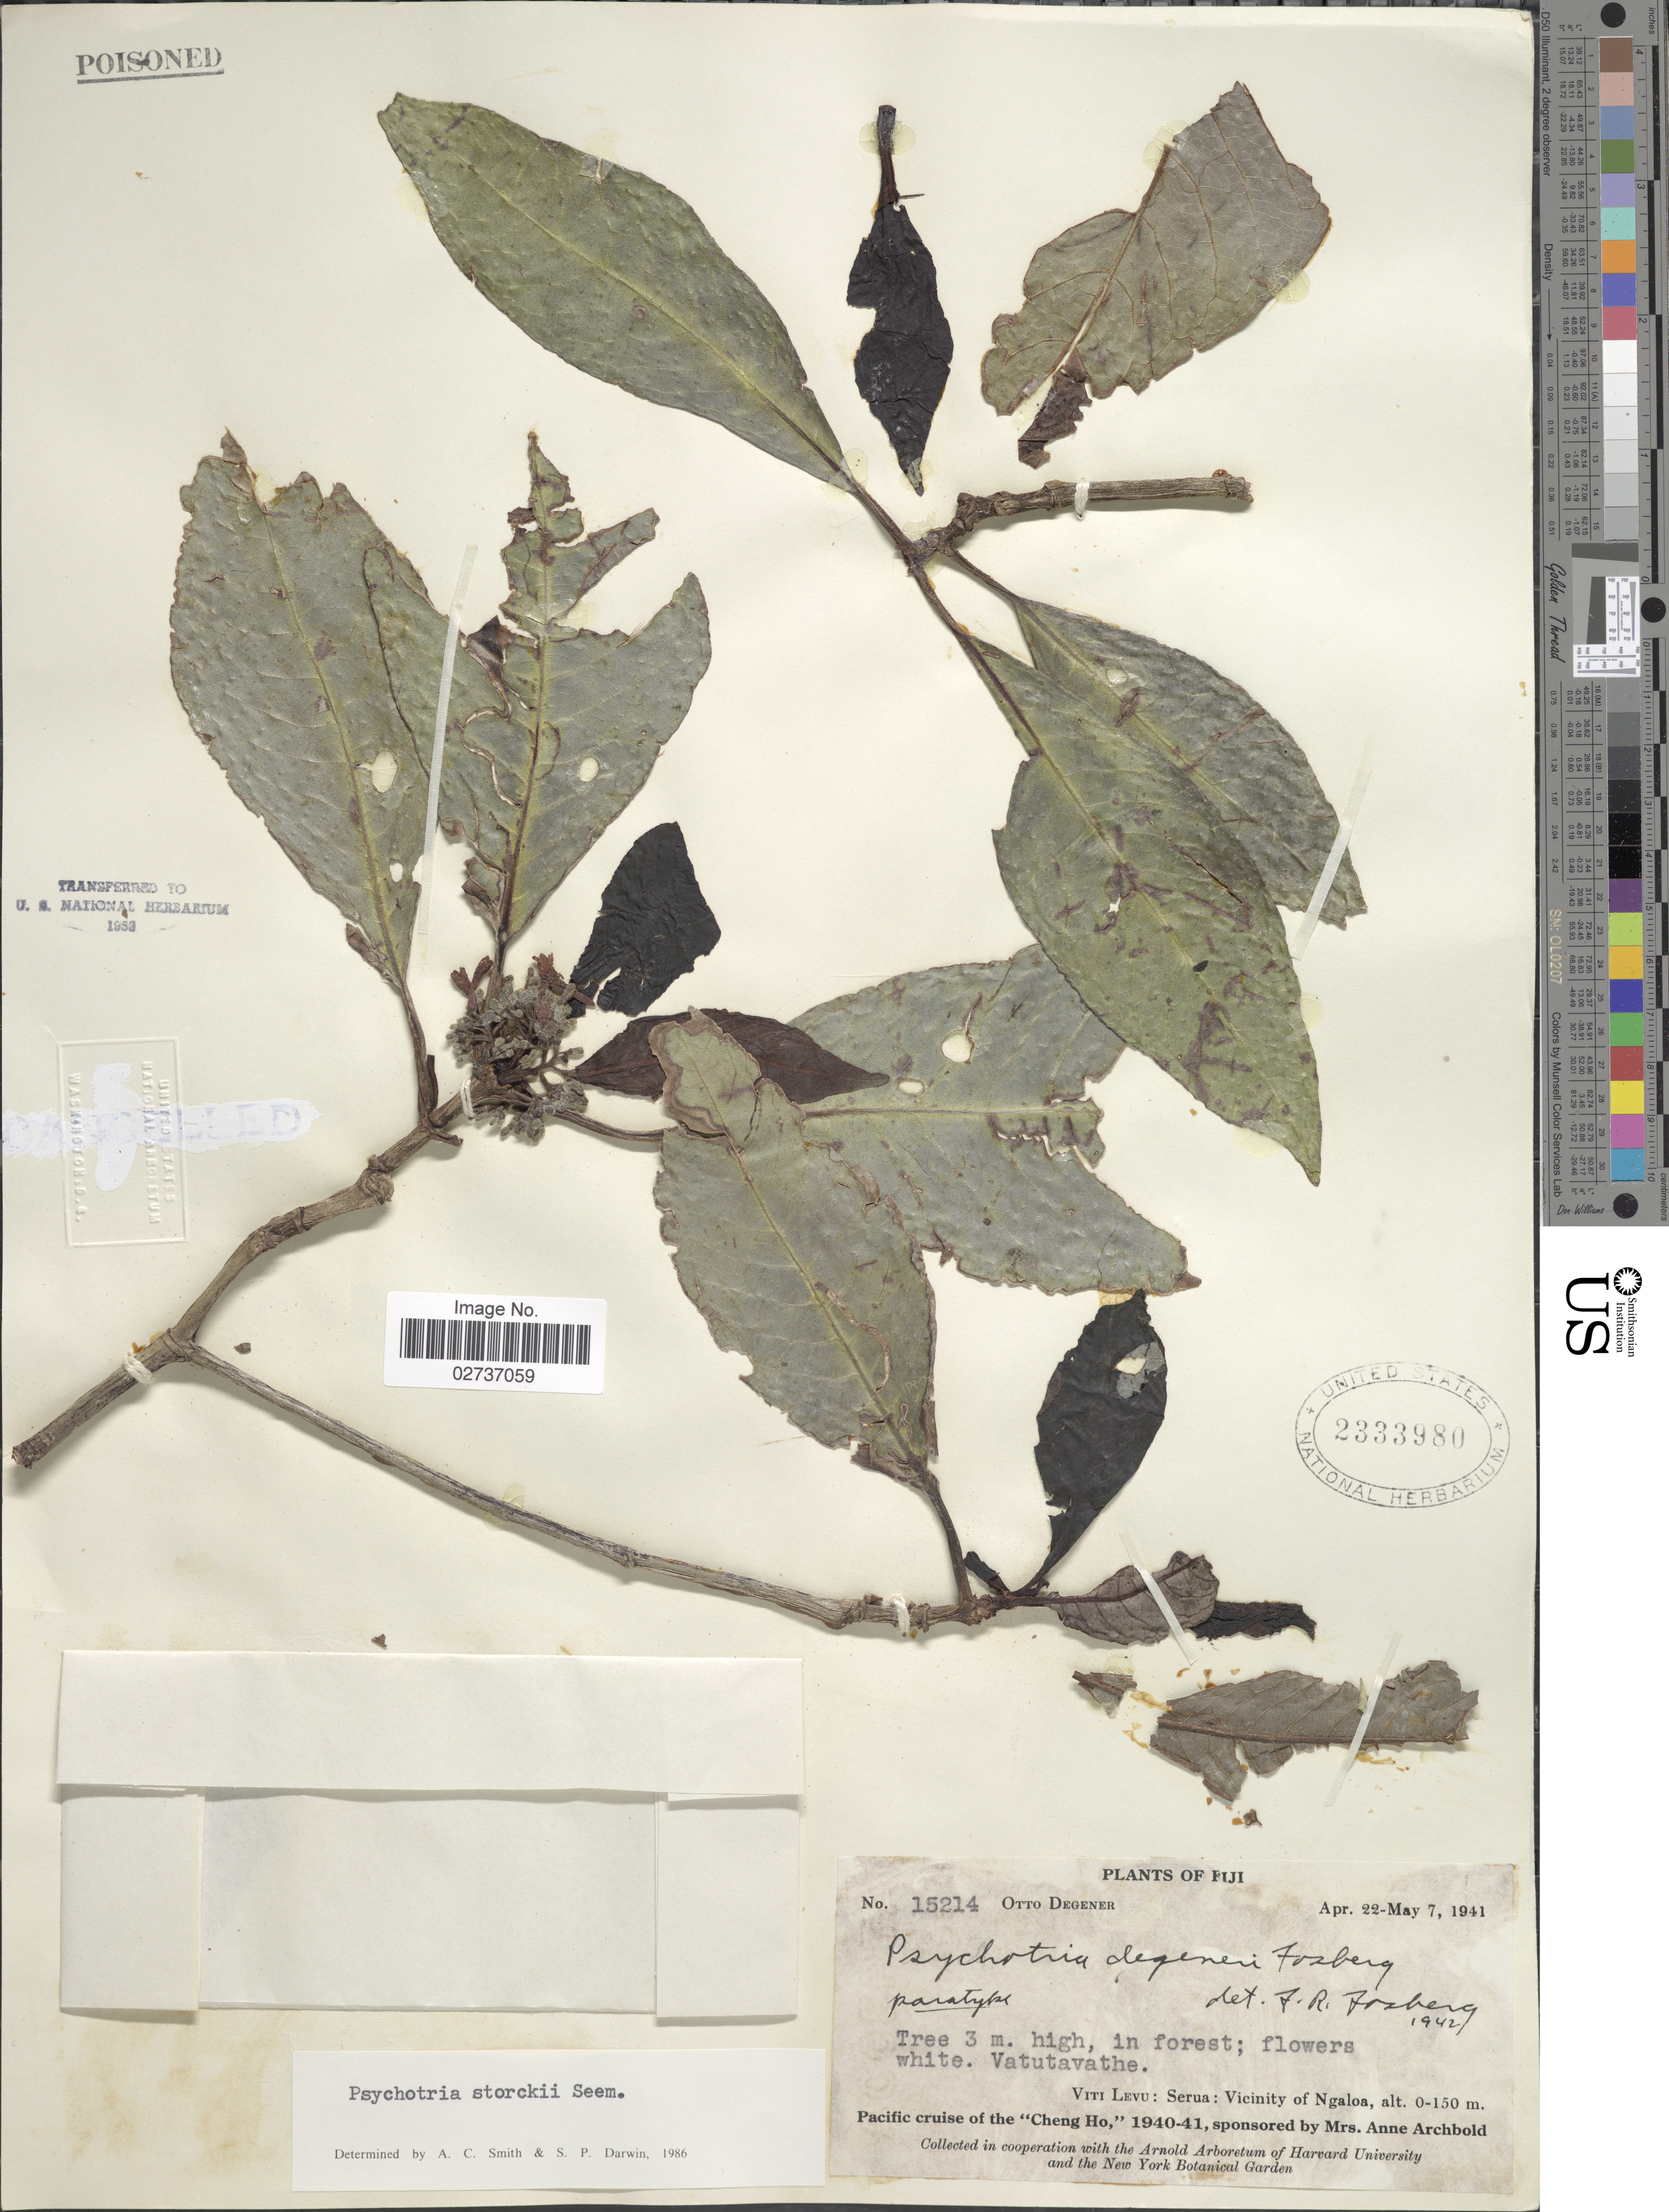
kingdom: Plantae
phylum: Tracheophyta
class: Magnoliopsida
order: Gentianales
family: Rubiaceae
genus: Psychotria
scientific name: Psychotria storckii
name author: Seem.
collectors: O. Degener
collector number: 15214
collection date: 1941-04-22/1941-05-07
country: Fiji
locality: Viti Levu: Serua: Vicinity of Ngaloa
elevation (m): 0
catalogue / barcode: US 2333980